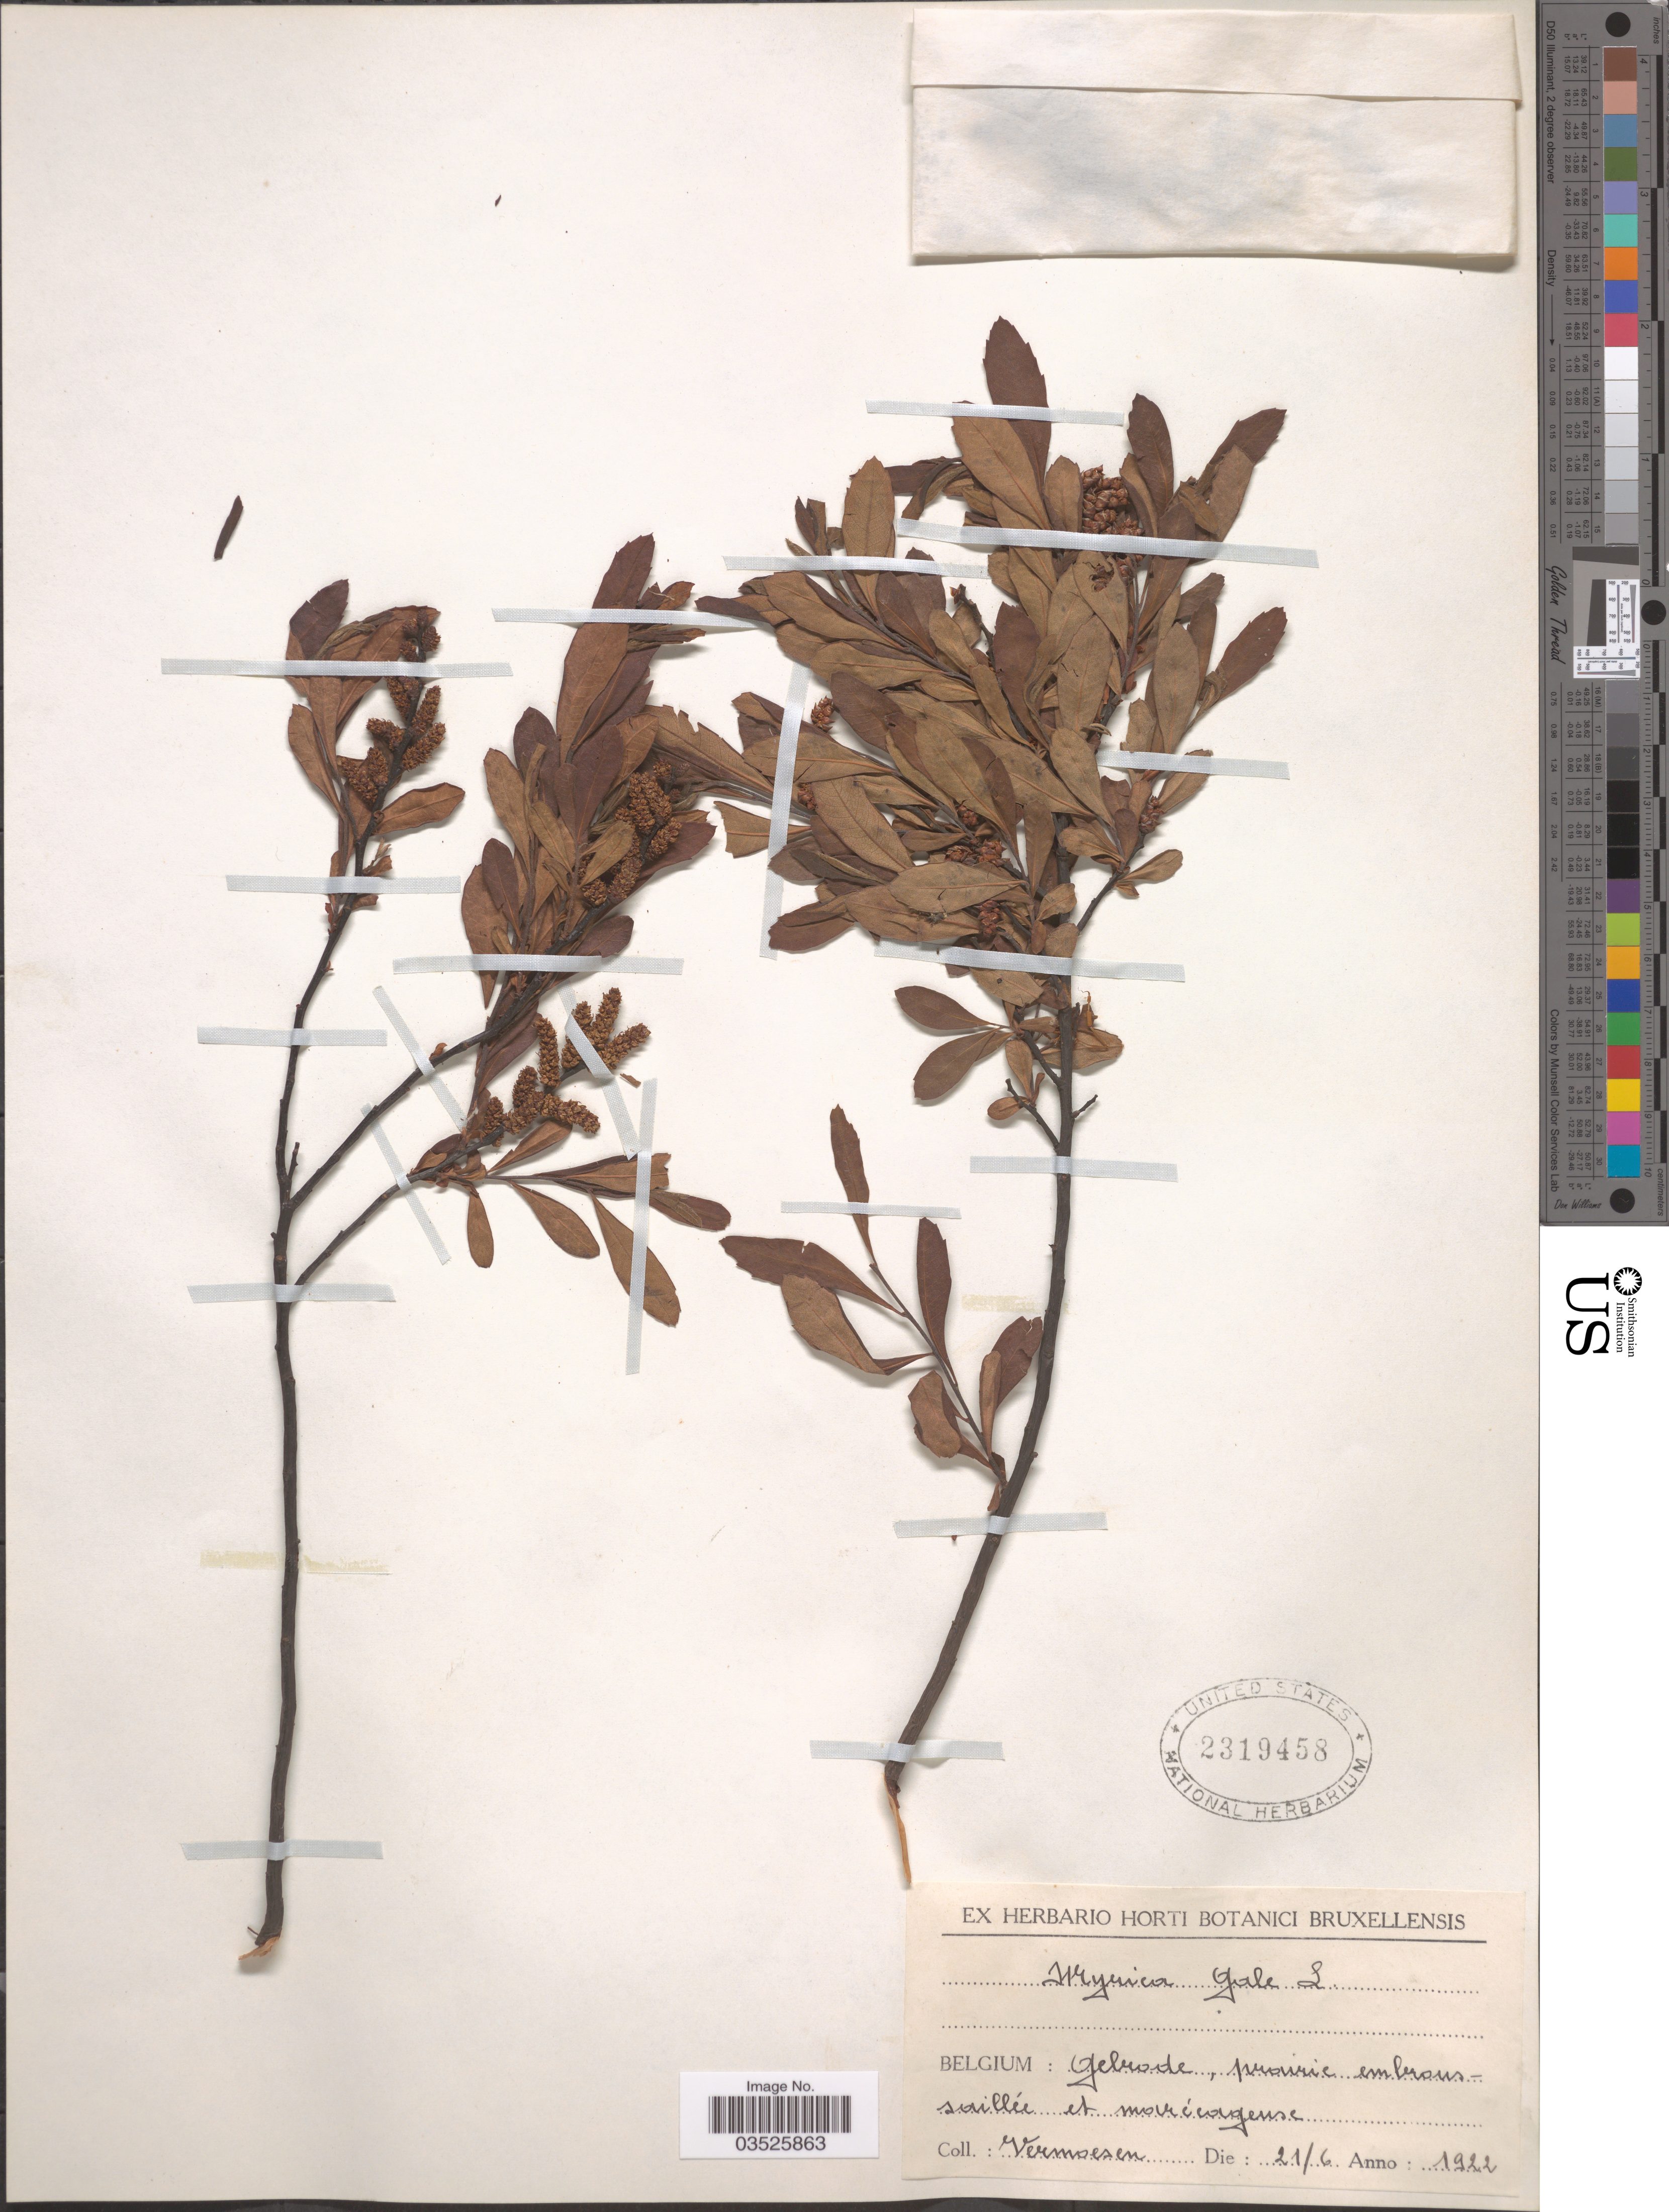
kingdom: Plantae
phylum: Tracheophyta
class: Magnoliopsida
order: Fagales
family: Myricaceae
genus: Myrica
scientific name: Myrica gale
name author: L.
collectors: -- Vermoesen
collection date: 1922-06-21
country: Belgium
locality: Gelrode, prairie embroussaillée et marícageuse.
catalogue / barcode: US 2319458